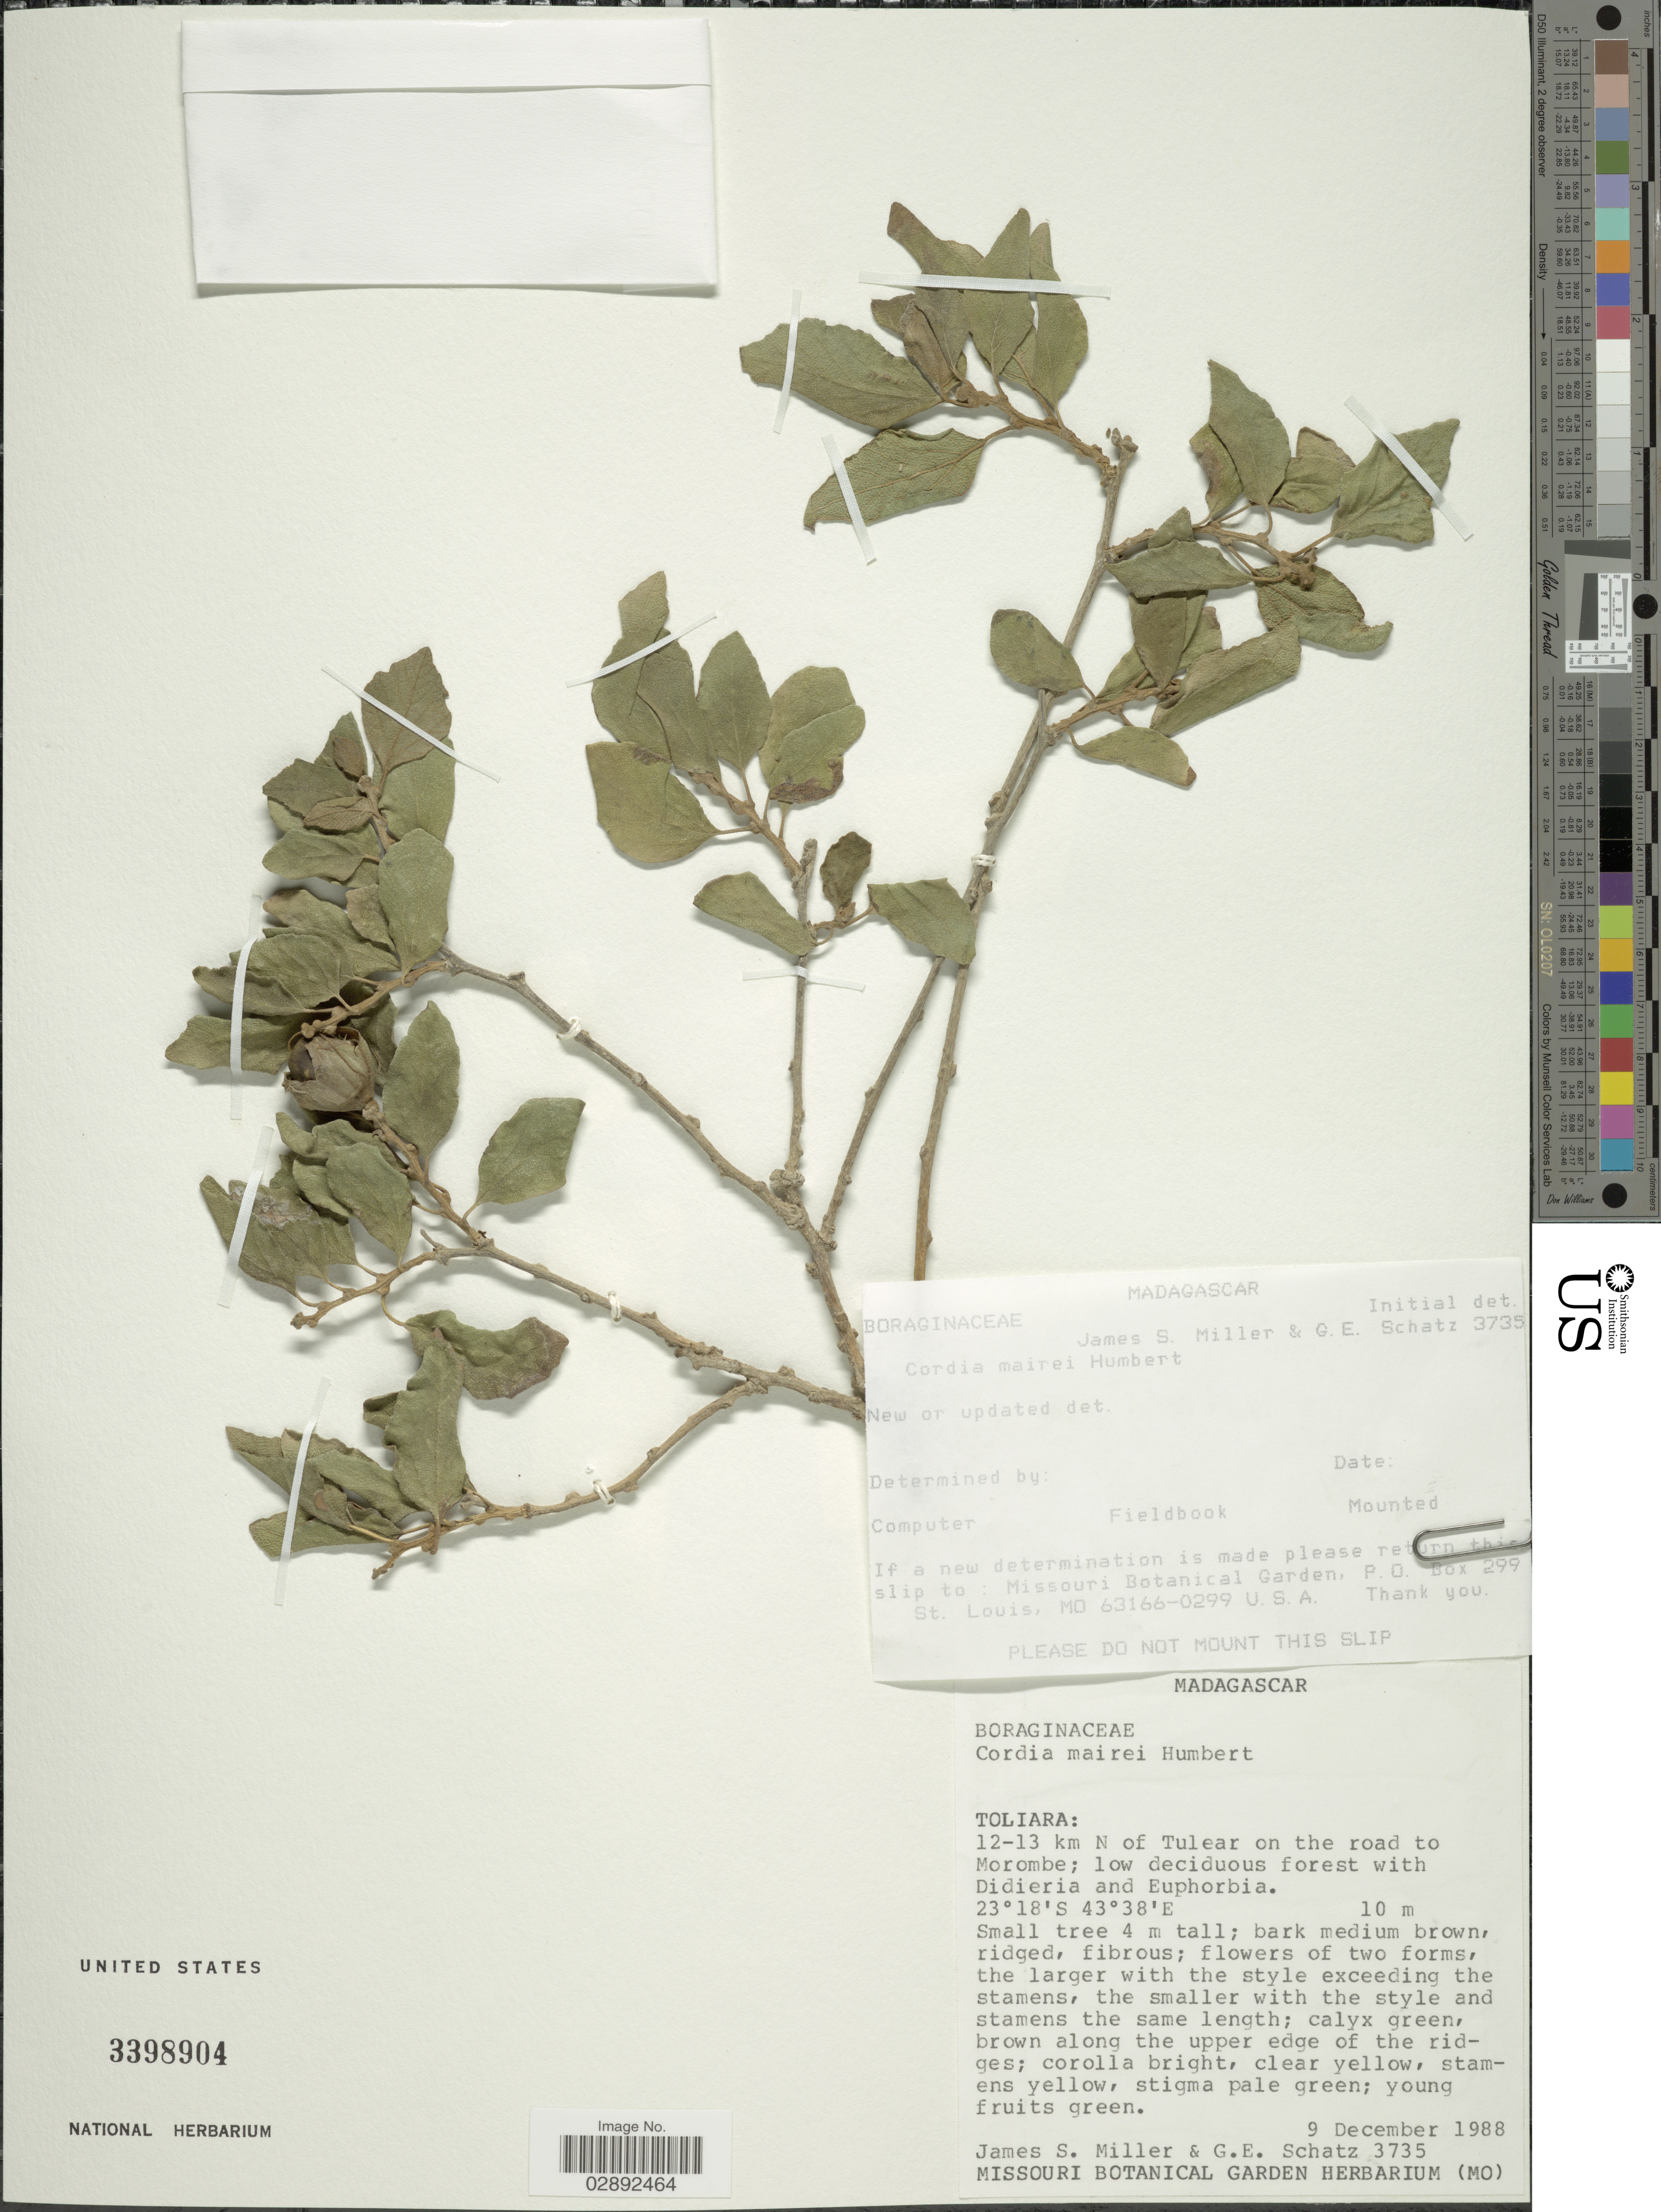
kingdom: Plantae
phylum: Tracheophyta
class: Magnoliopsida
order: Boraginales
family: Cordiaceae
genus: Cordia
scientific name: Cordia mairei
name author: Humbert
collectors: J. S. Miller & G. Schatz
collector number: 3735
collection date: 1988-12-09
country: Madagascar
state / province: Atsimo-Andrefana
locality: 12-13 km N of Tulear on the road to Morombe.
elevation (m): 10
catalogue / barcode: US 3398904